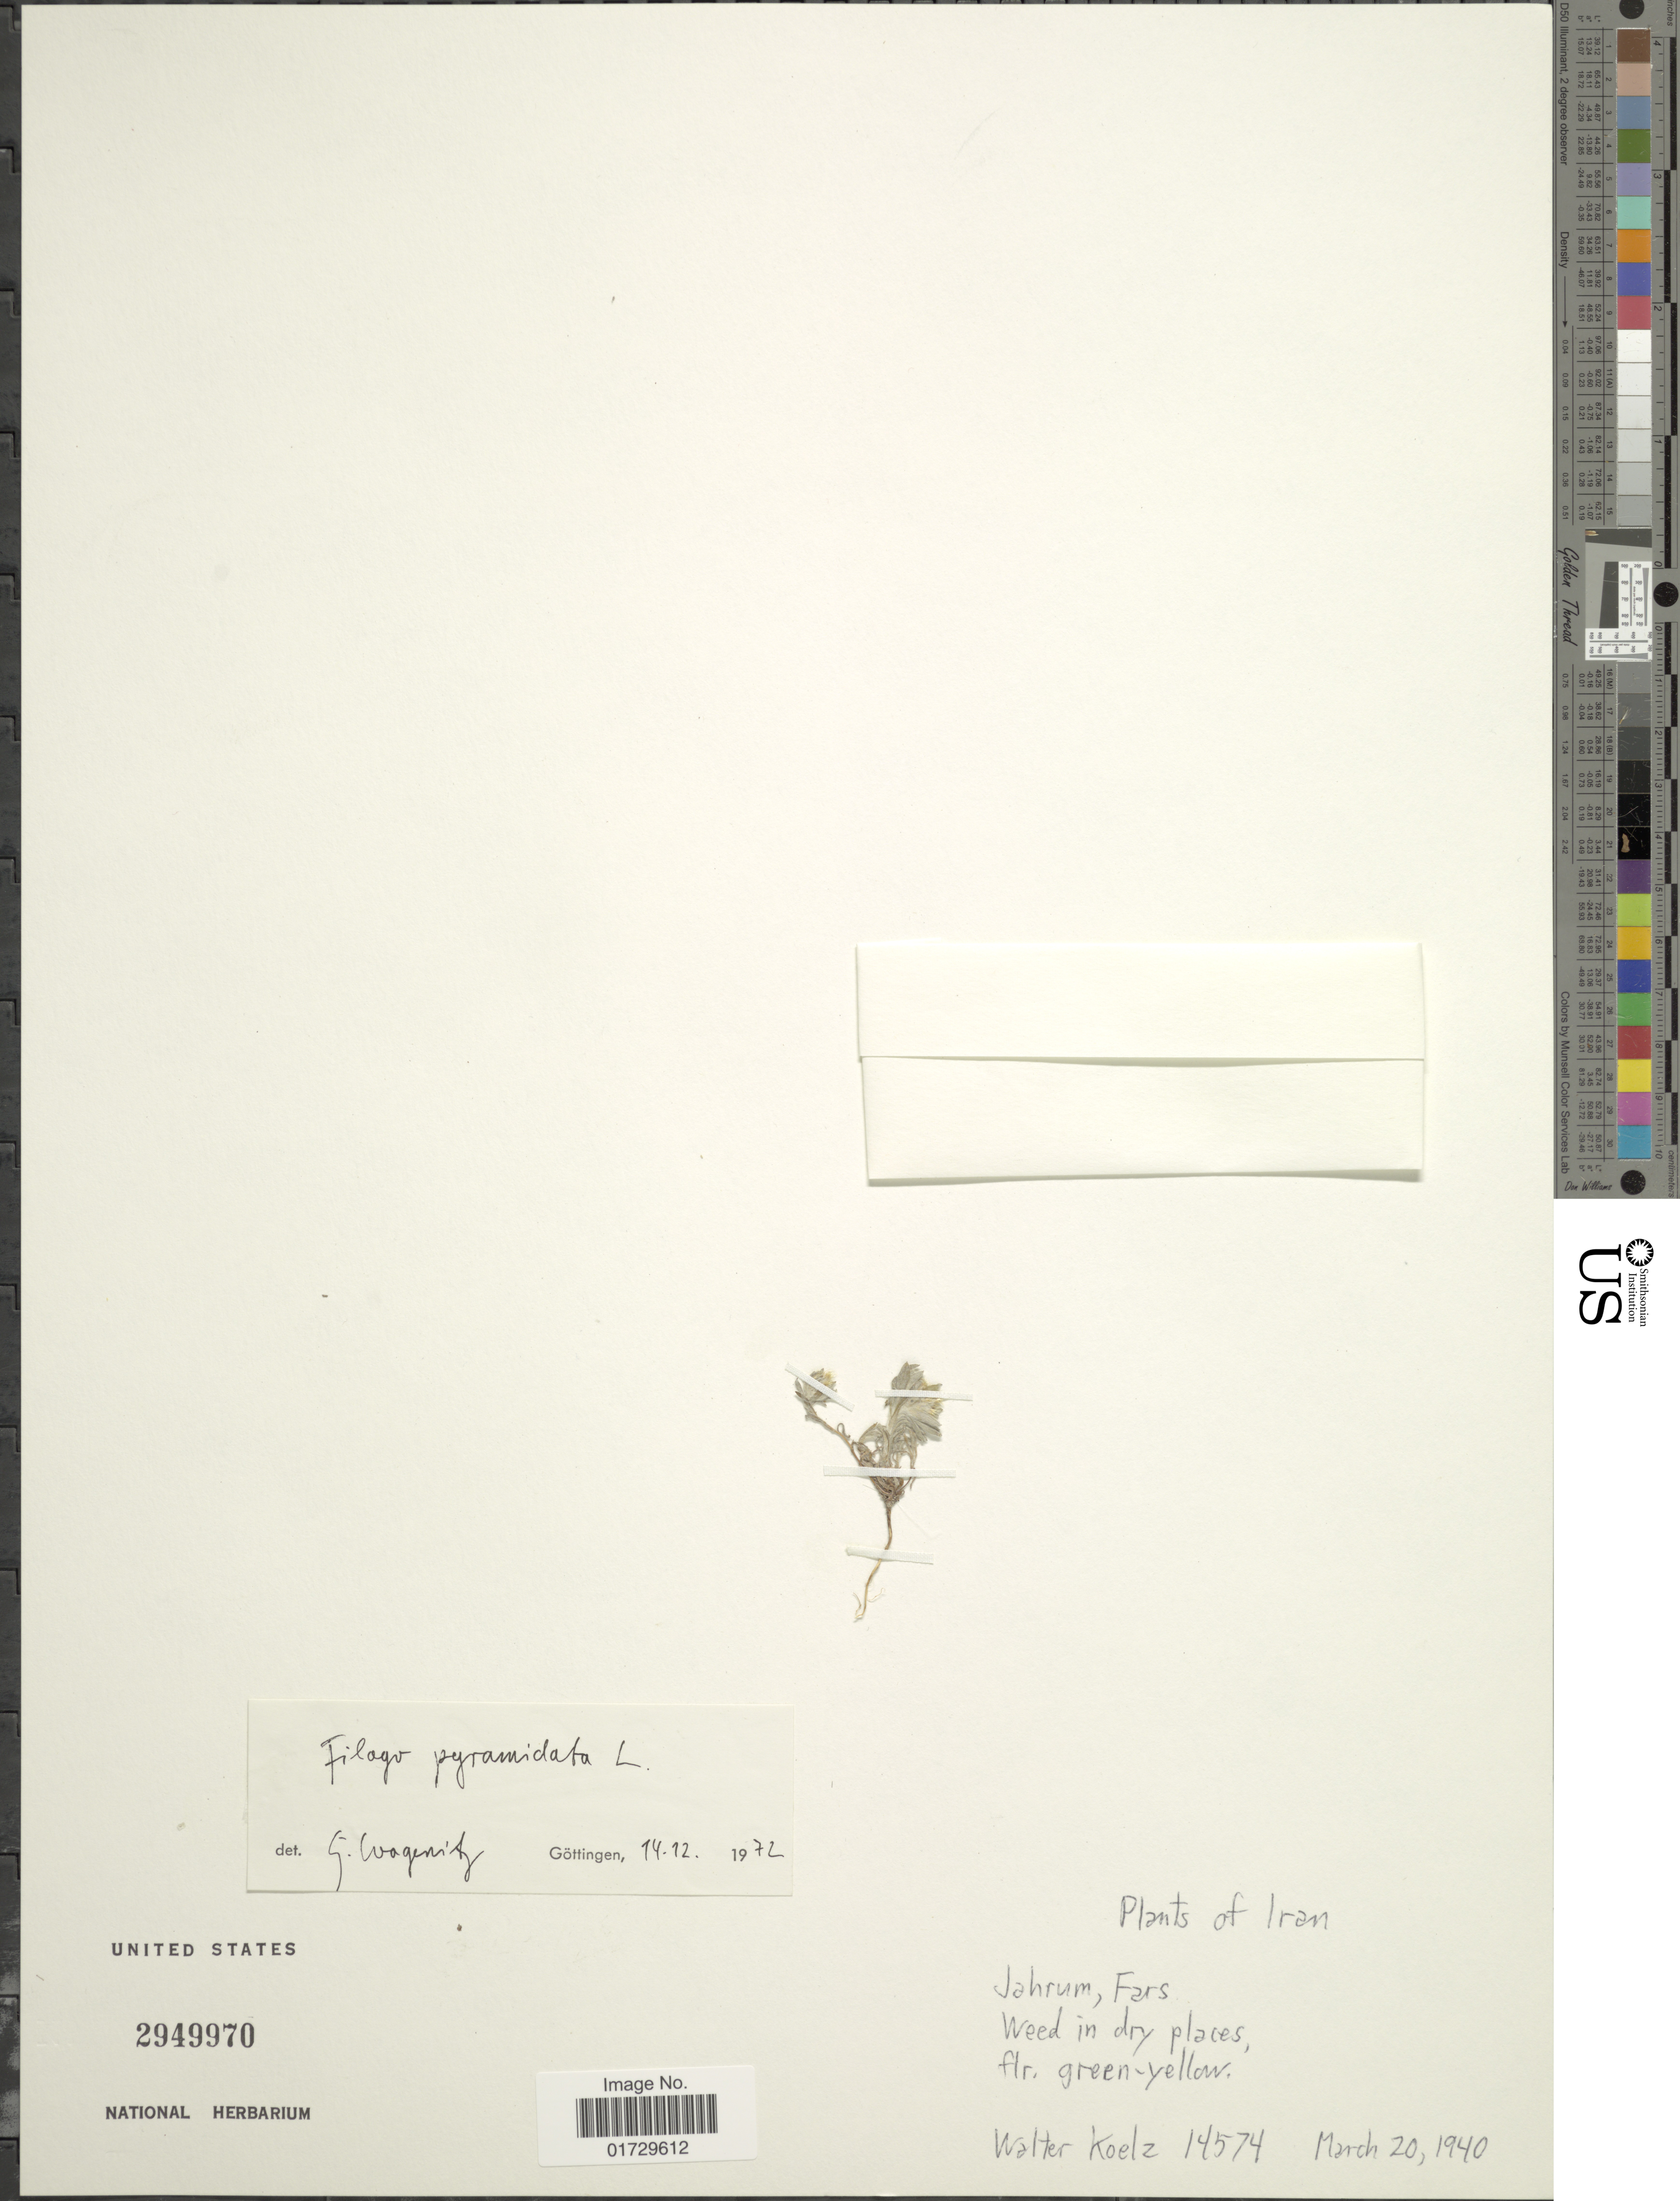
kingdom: Plantae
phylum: Tracheophyta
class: Magnoliopsida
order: Asterales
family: Asteraceae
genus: Filago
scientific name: Filago pyramidata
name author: L.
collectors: W. N. Koelz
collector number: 14574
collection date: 1940-03-20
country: Iran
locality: Jahrum, Fars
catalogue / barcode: US 2949970